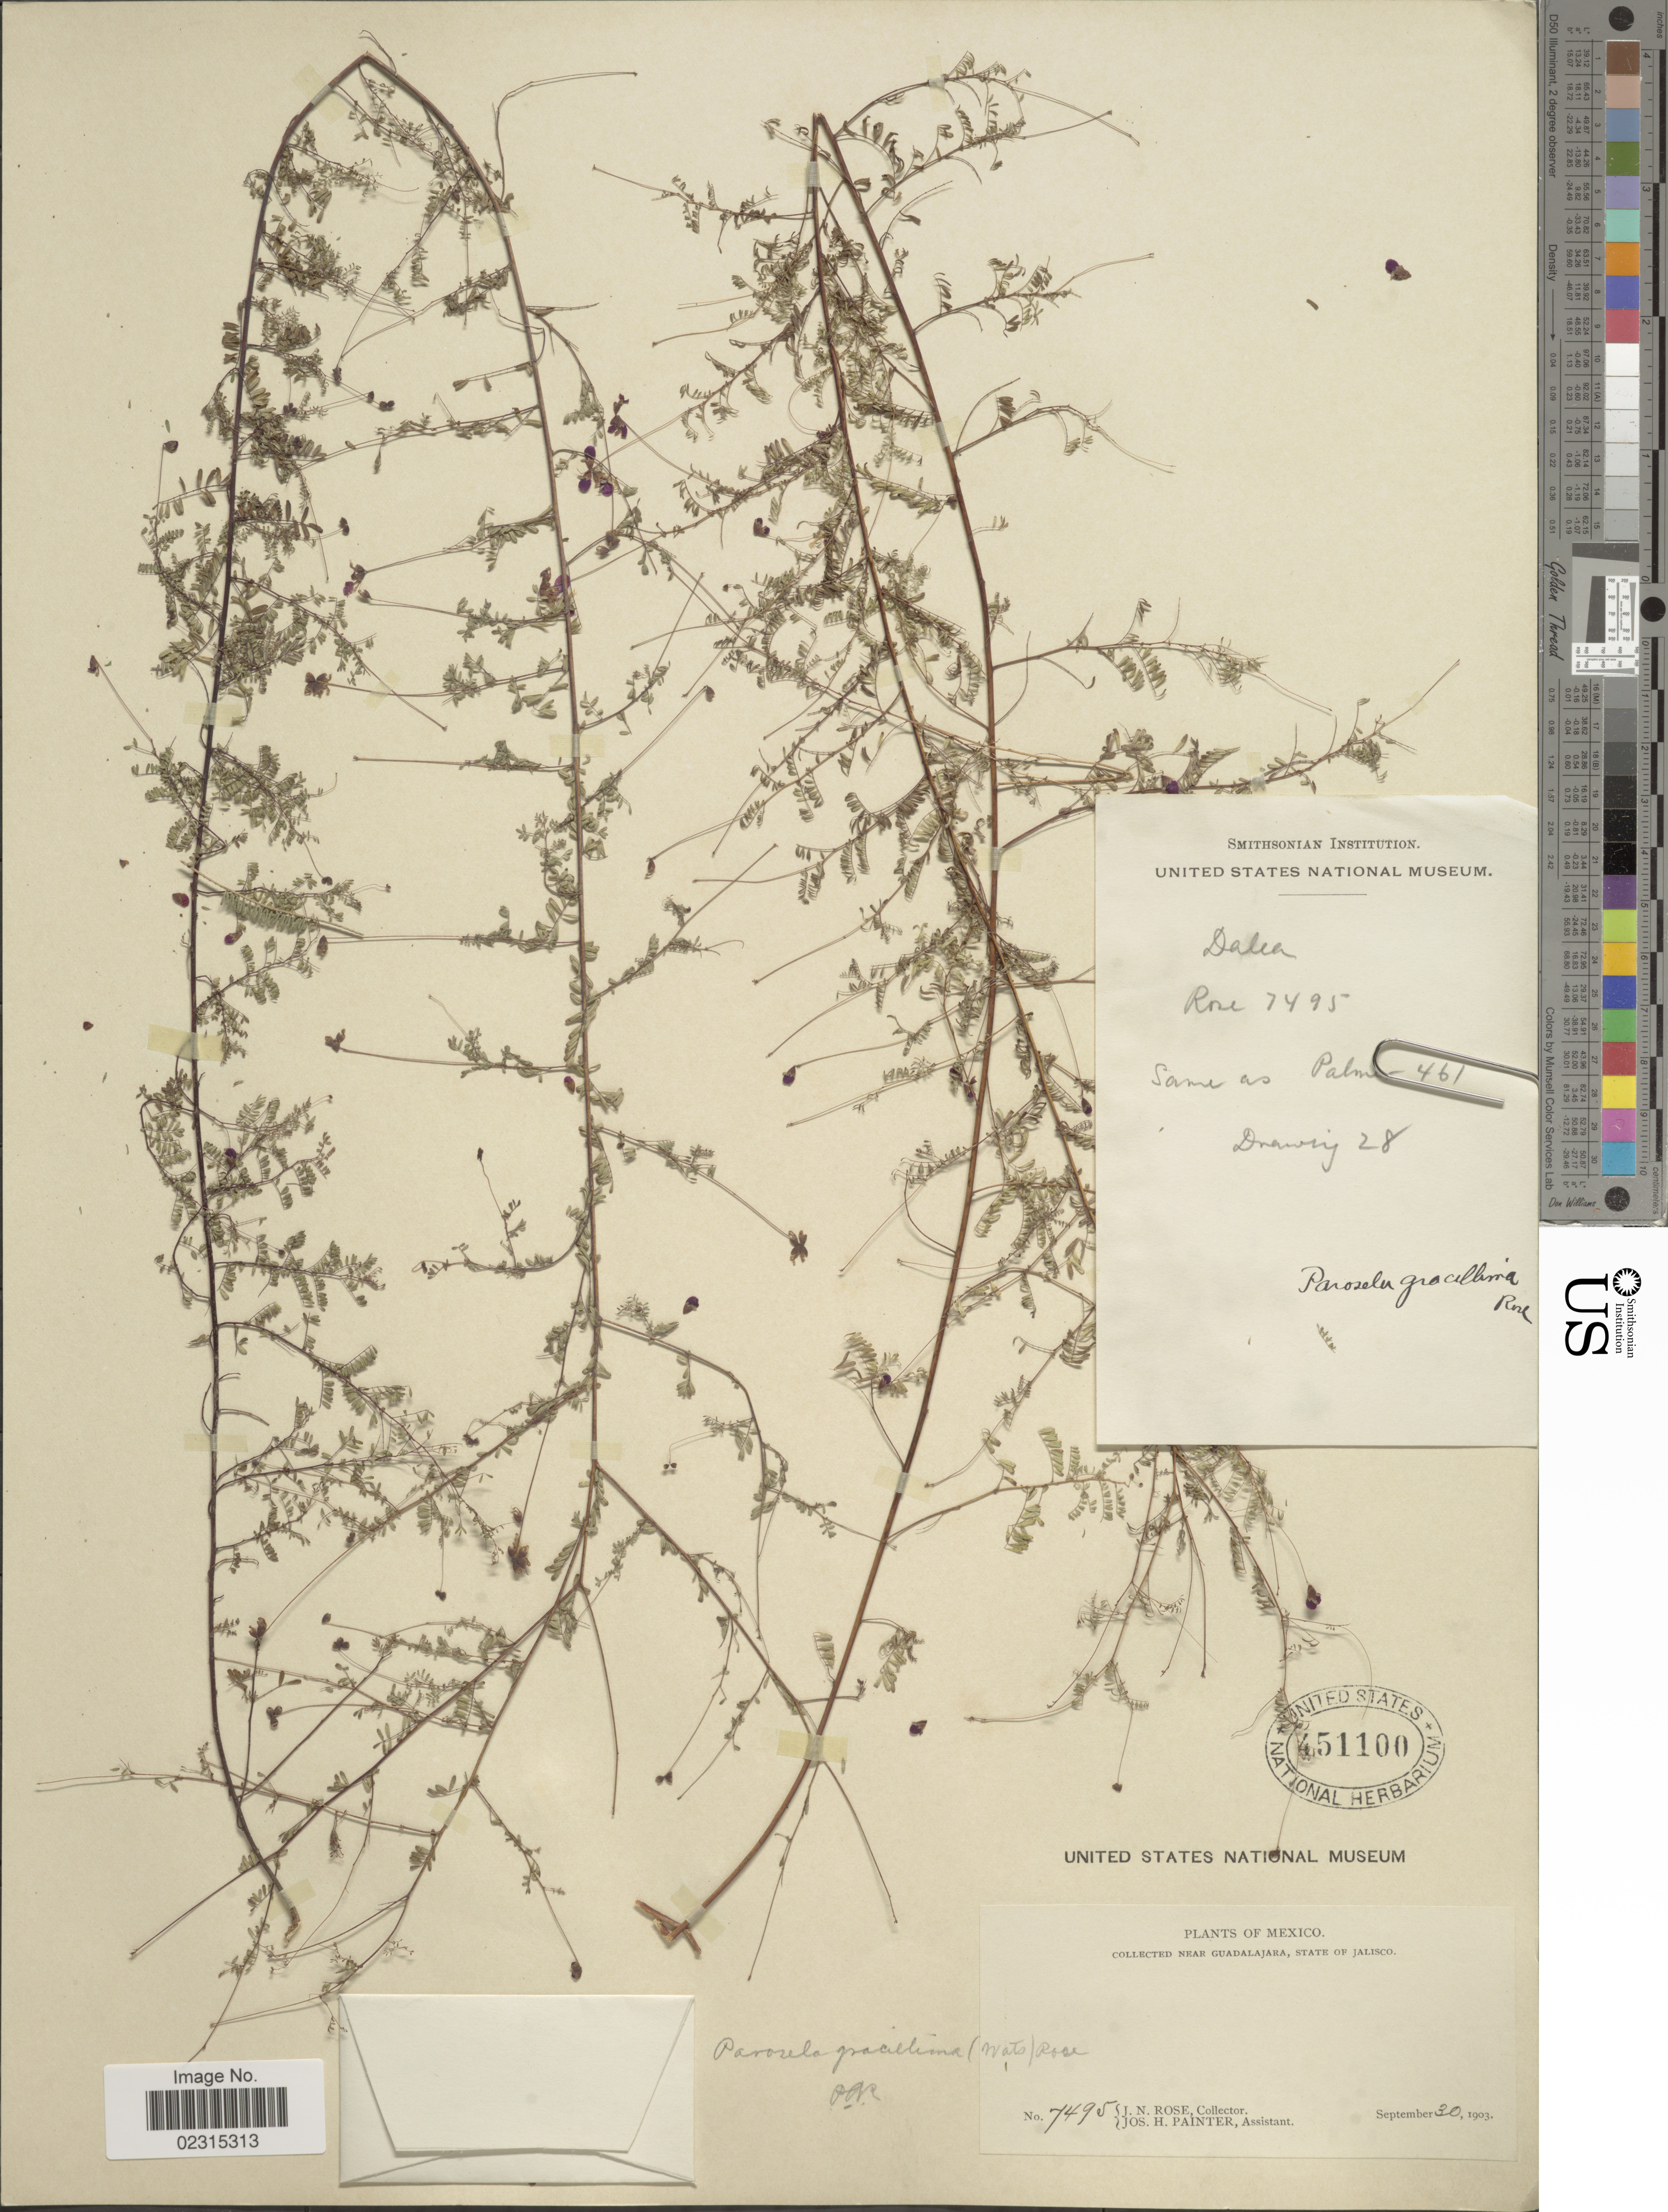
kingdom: Plantae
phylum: Tracheophyta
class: Magnoliopsida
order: Fabales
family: Fabaceae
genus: Marina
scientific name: Marina gracillima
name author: (S. Watson) Barneby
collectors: J. N. Rose & J. H. Painter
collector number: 7495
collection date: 1903-09-30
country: Mexico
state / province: Jalisco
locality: Near Guadalajara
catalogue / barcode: US 451100